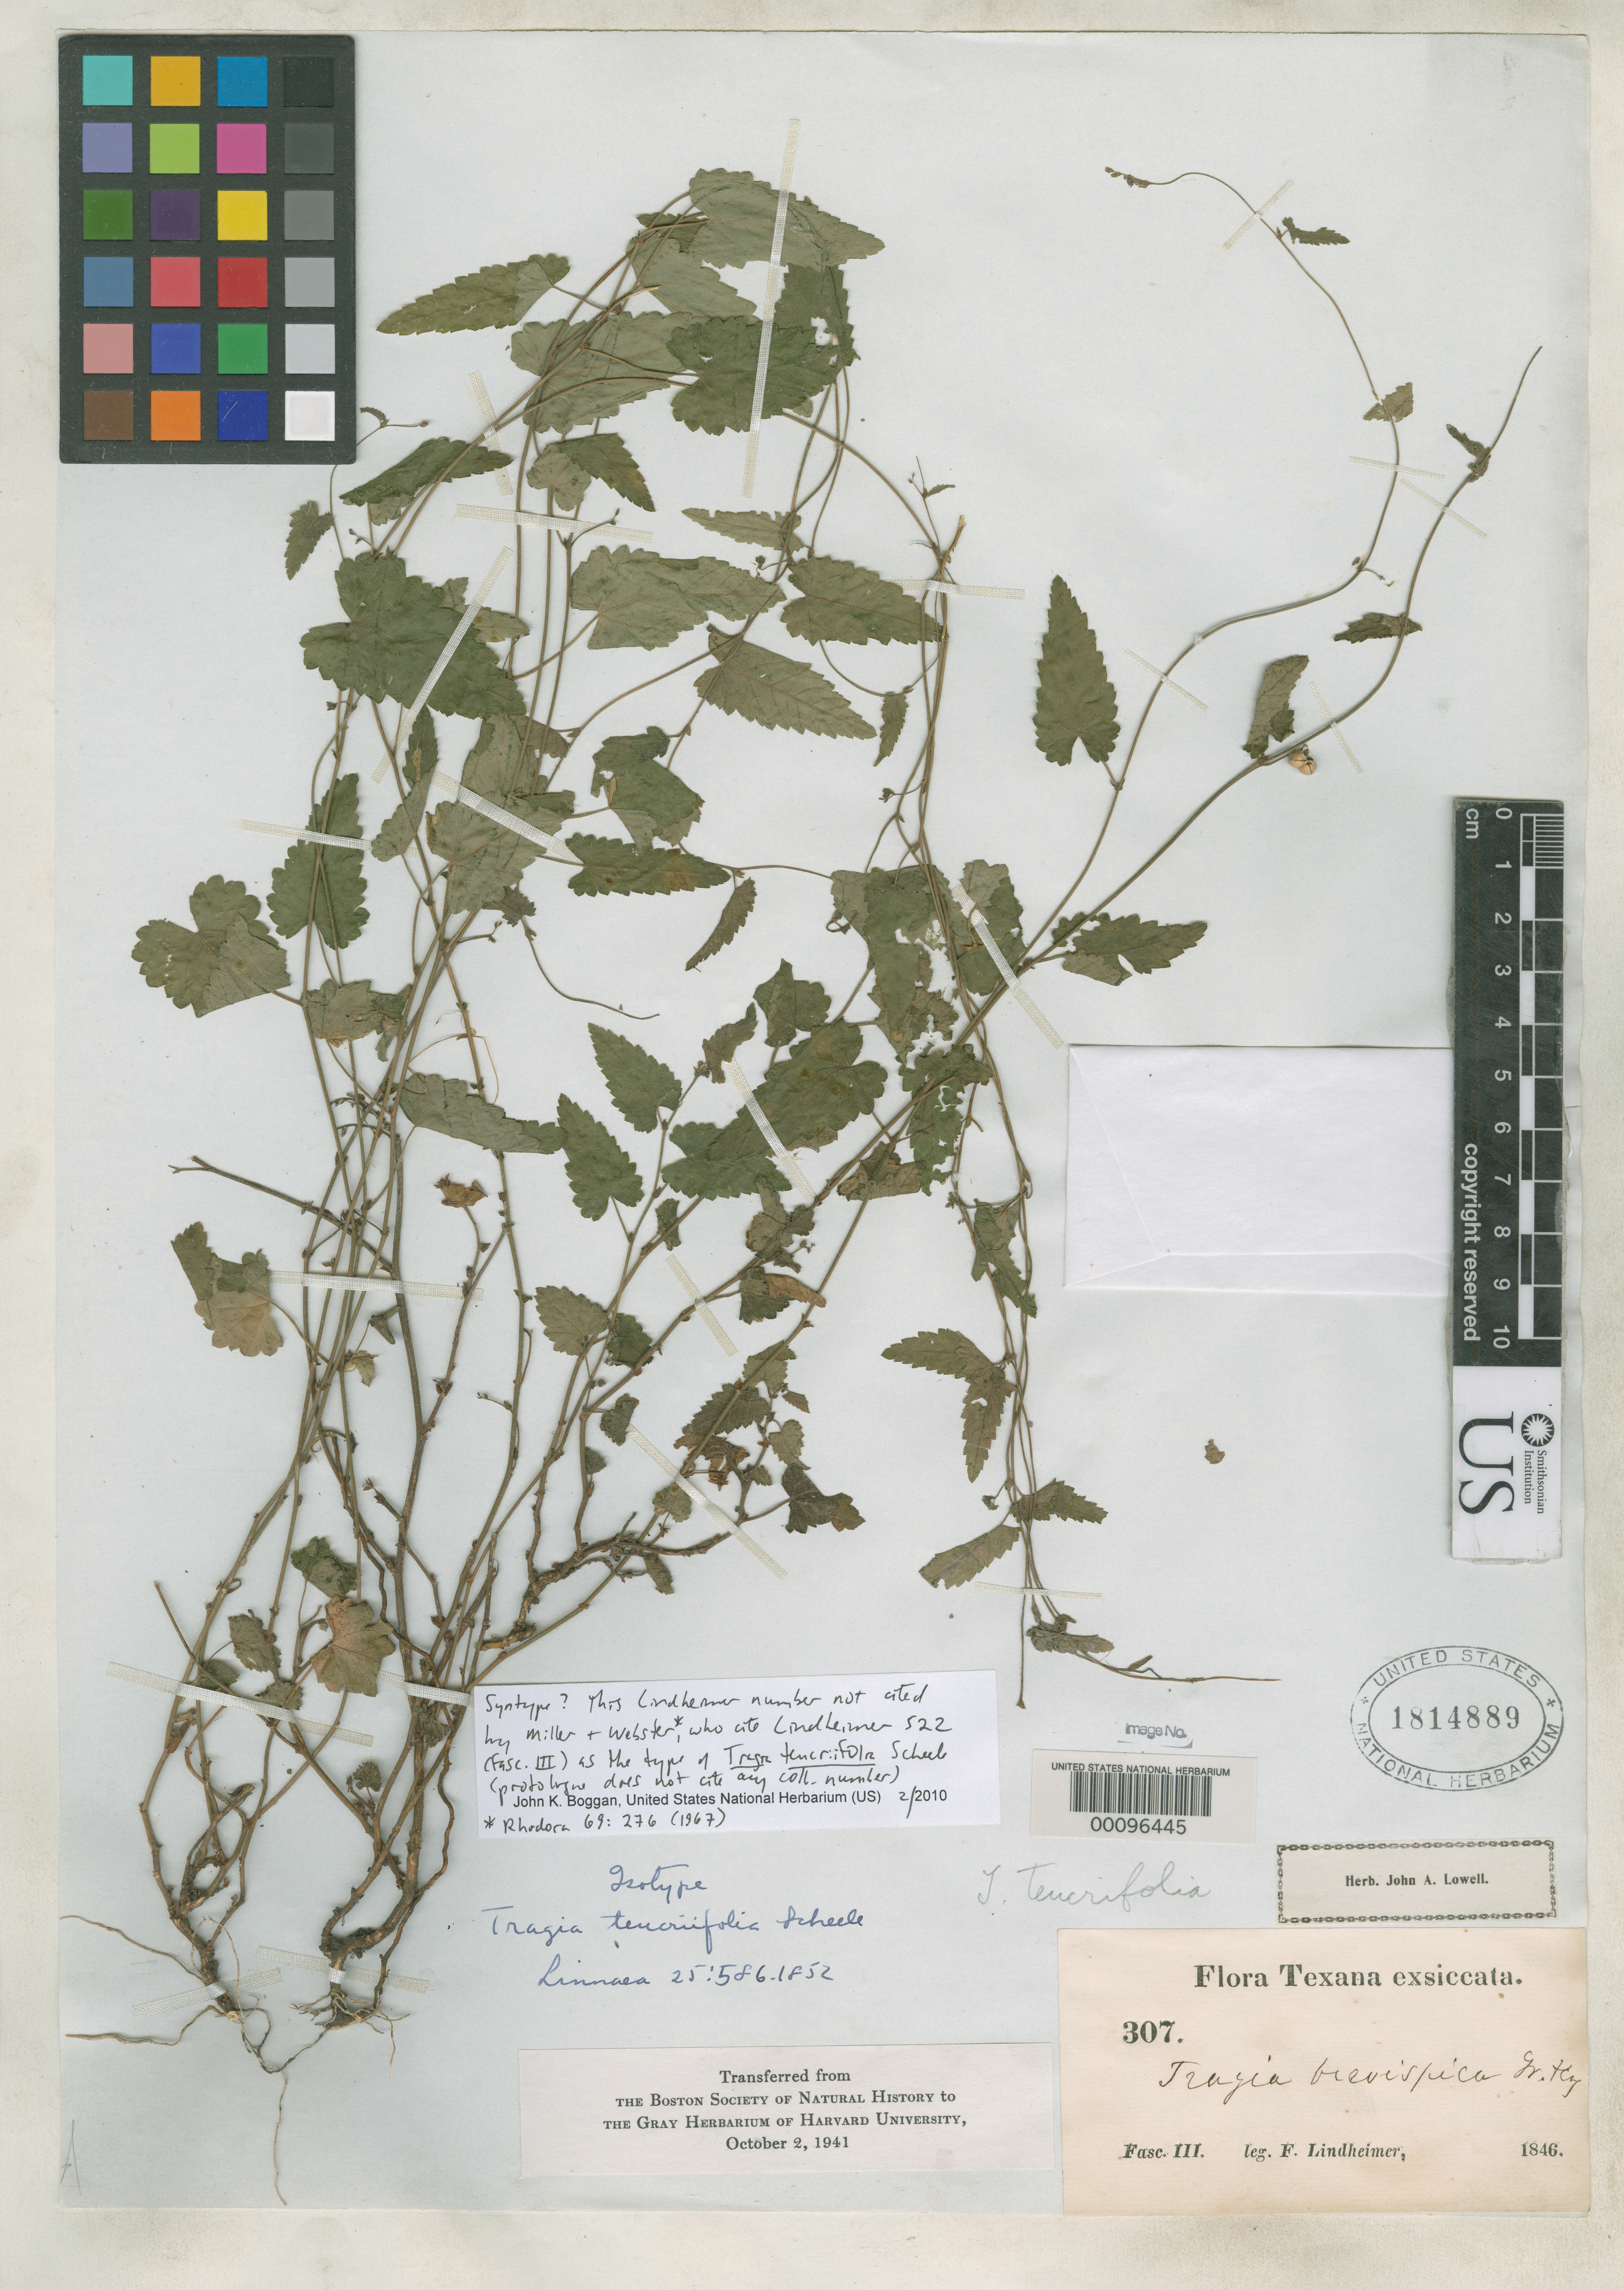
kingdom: Plantae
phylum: Tracheophyta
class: Magnoliopsida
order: Malpighiales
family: Euphorbiaceae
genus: Tragia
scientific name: Tragia teucriifolia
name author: Scheele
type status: Possible Syntype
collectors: F. J. Lindheimer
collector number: III 307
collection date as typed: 1846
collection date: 1846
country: United States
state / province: Texas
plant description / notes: Annotated (C.V. Morton script?) as isotype of Tragia teucriifolia, possibly syntype; this collection not cited in revision by Miller & Webster (1967), who cite only Lindheimer 522 (Fasc. III) as the type of T. teucriifolia.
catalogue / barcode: US 1814889